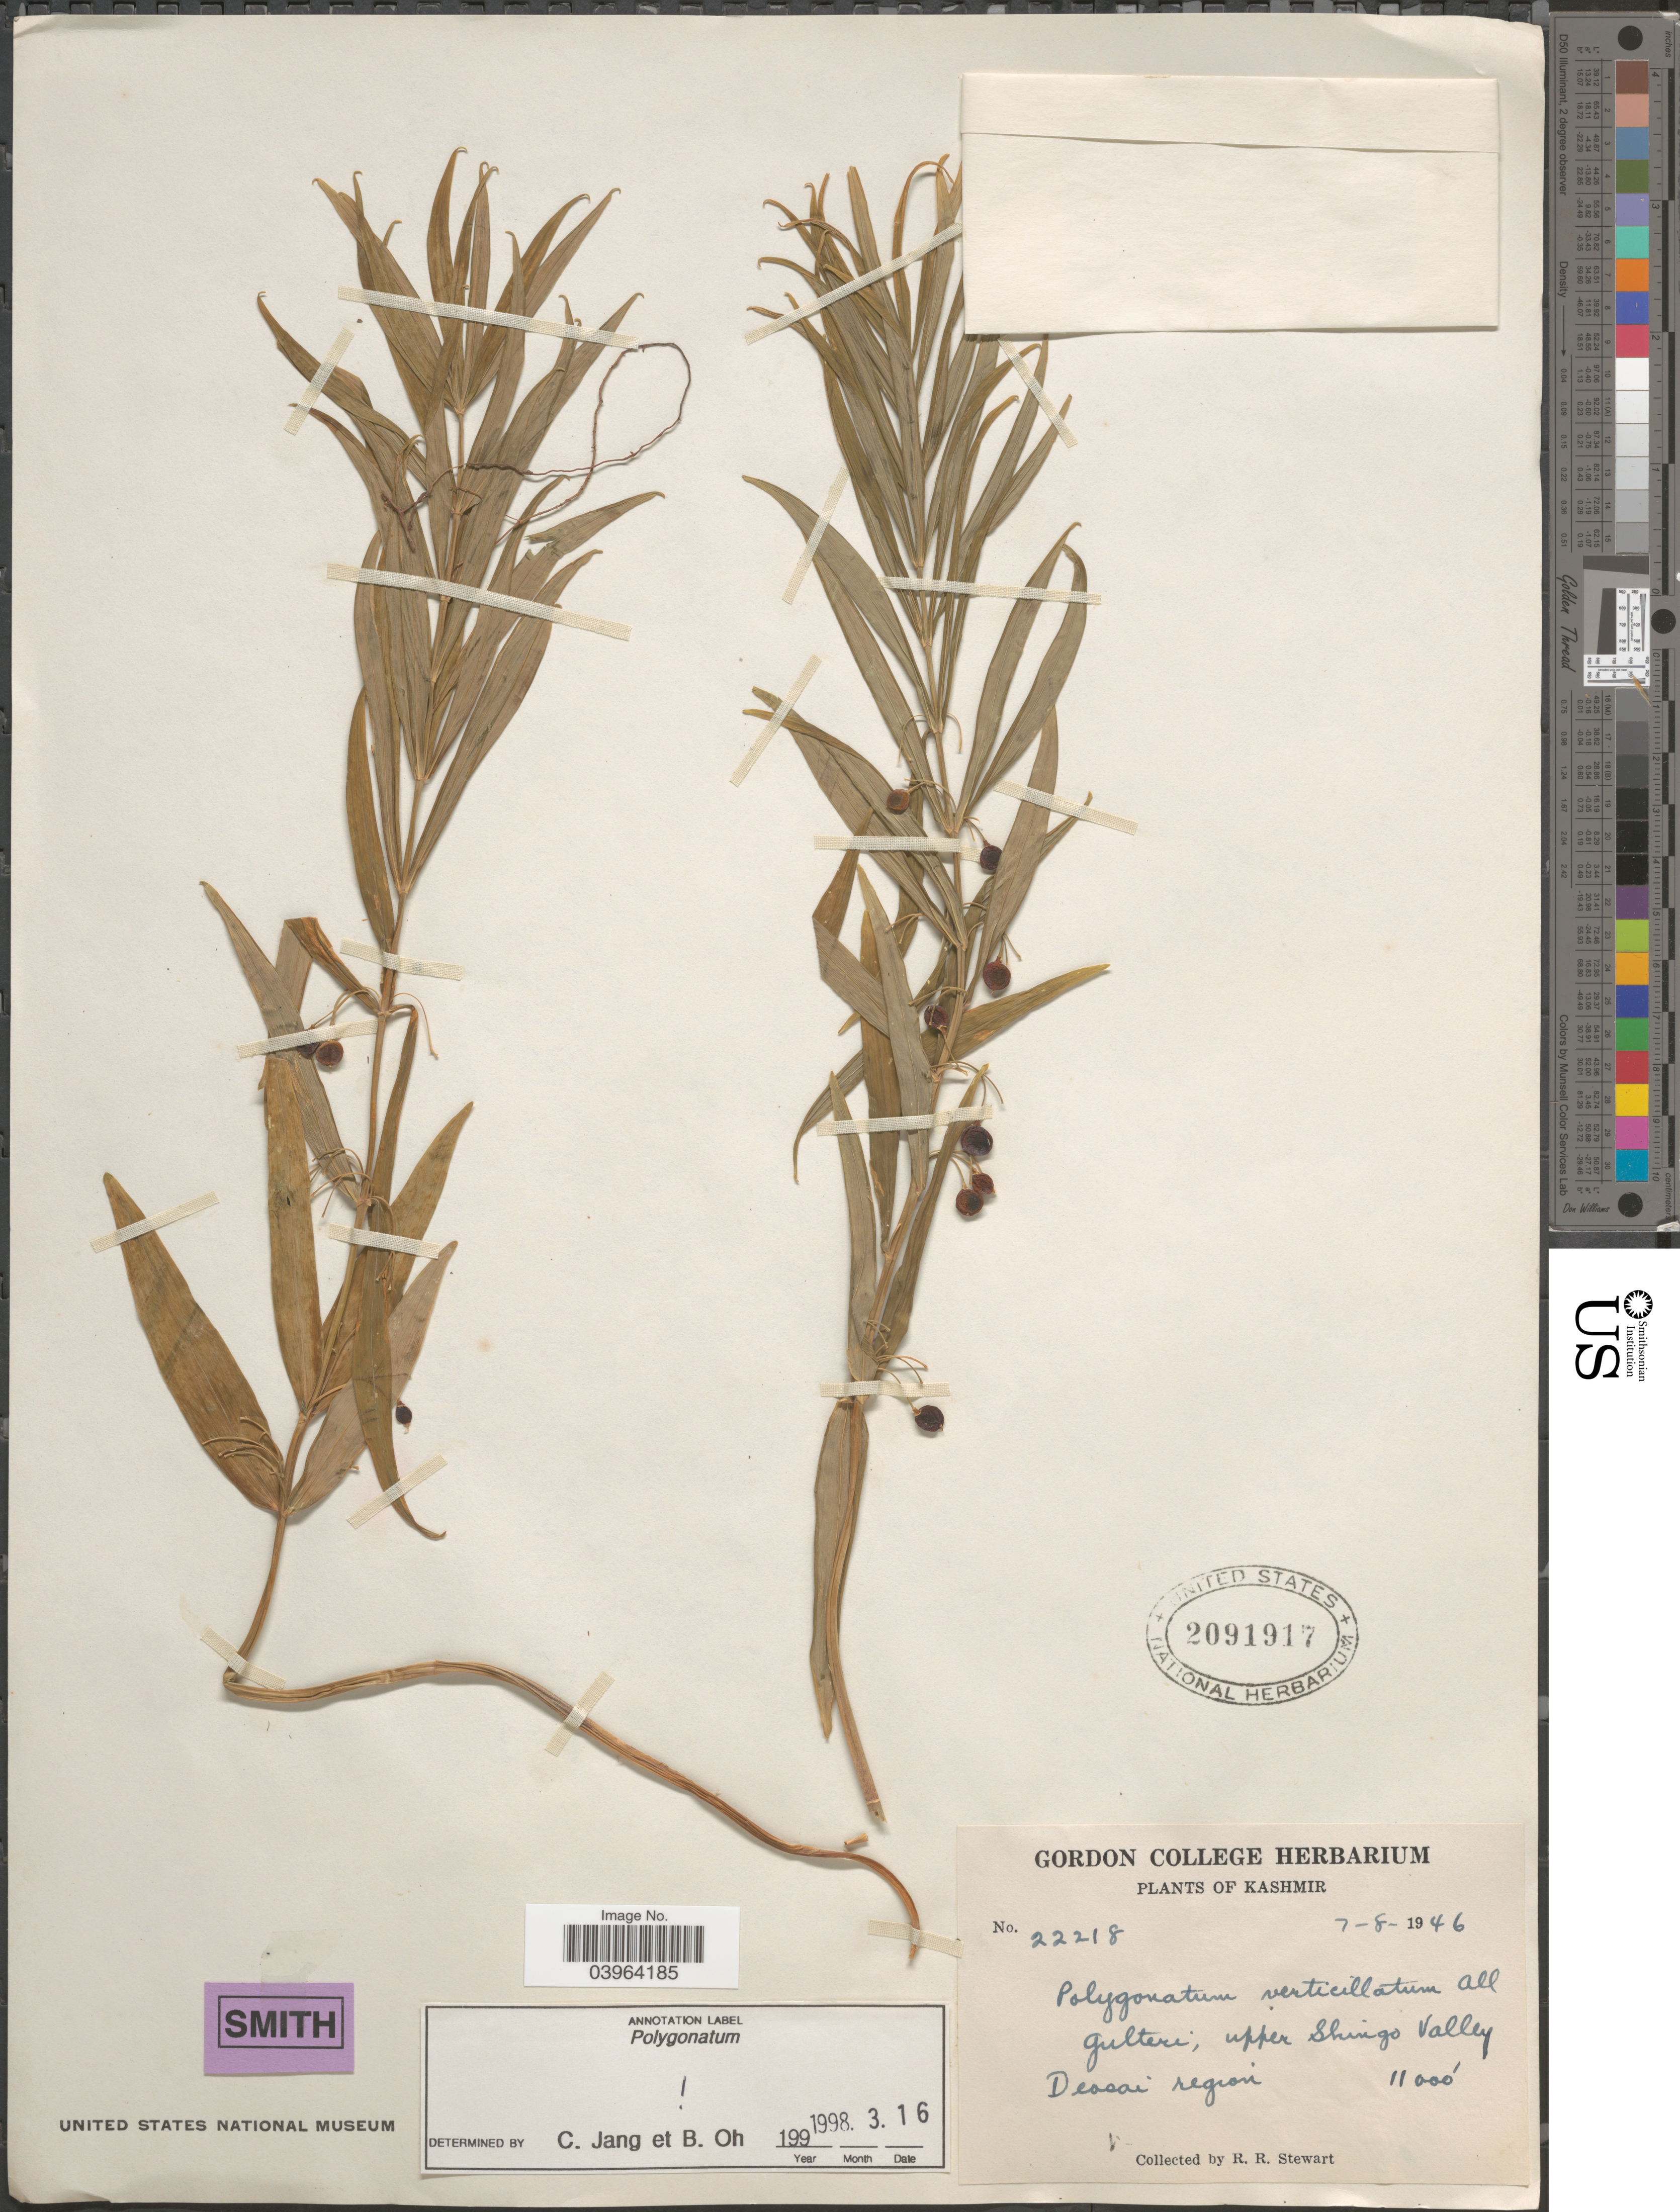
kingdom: Plantae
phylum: Tracheophyta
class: Liliopsida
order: Asparagales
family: Asparagaceae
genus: Polygonatum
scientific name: Polygonatum verticillatum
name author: (L.) All.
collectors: R. Stewart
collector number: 22218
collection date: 1946-08-07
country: India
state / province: Jammu and Kashmir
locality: Kashmir. Gulteri, upper Shingo Valley. Deosai region.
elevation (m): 3353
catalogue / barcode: US 2091917